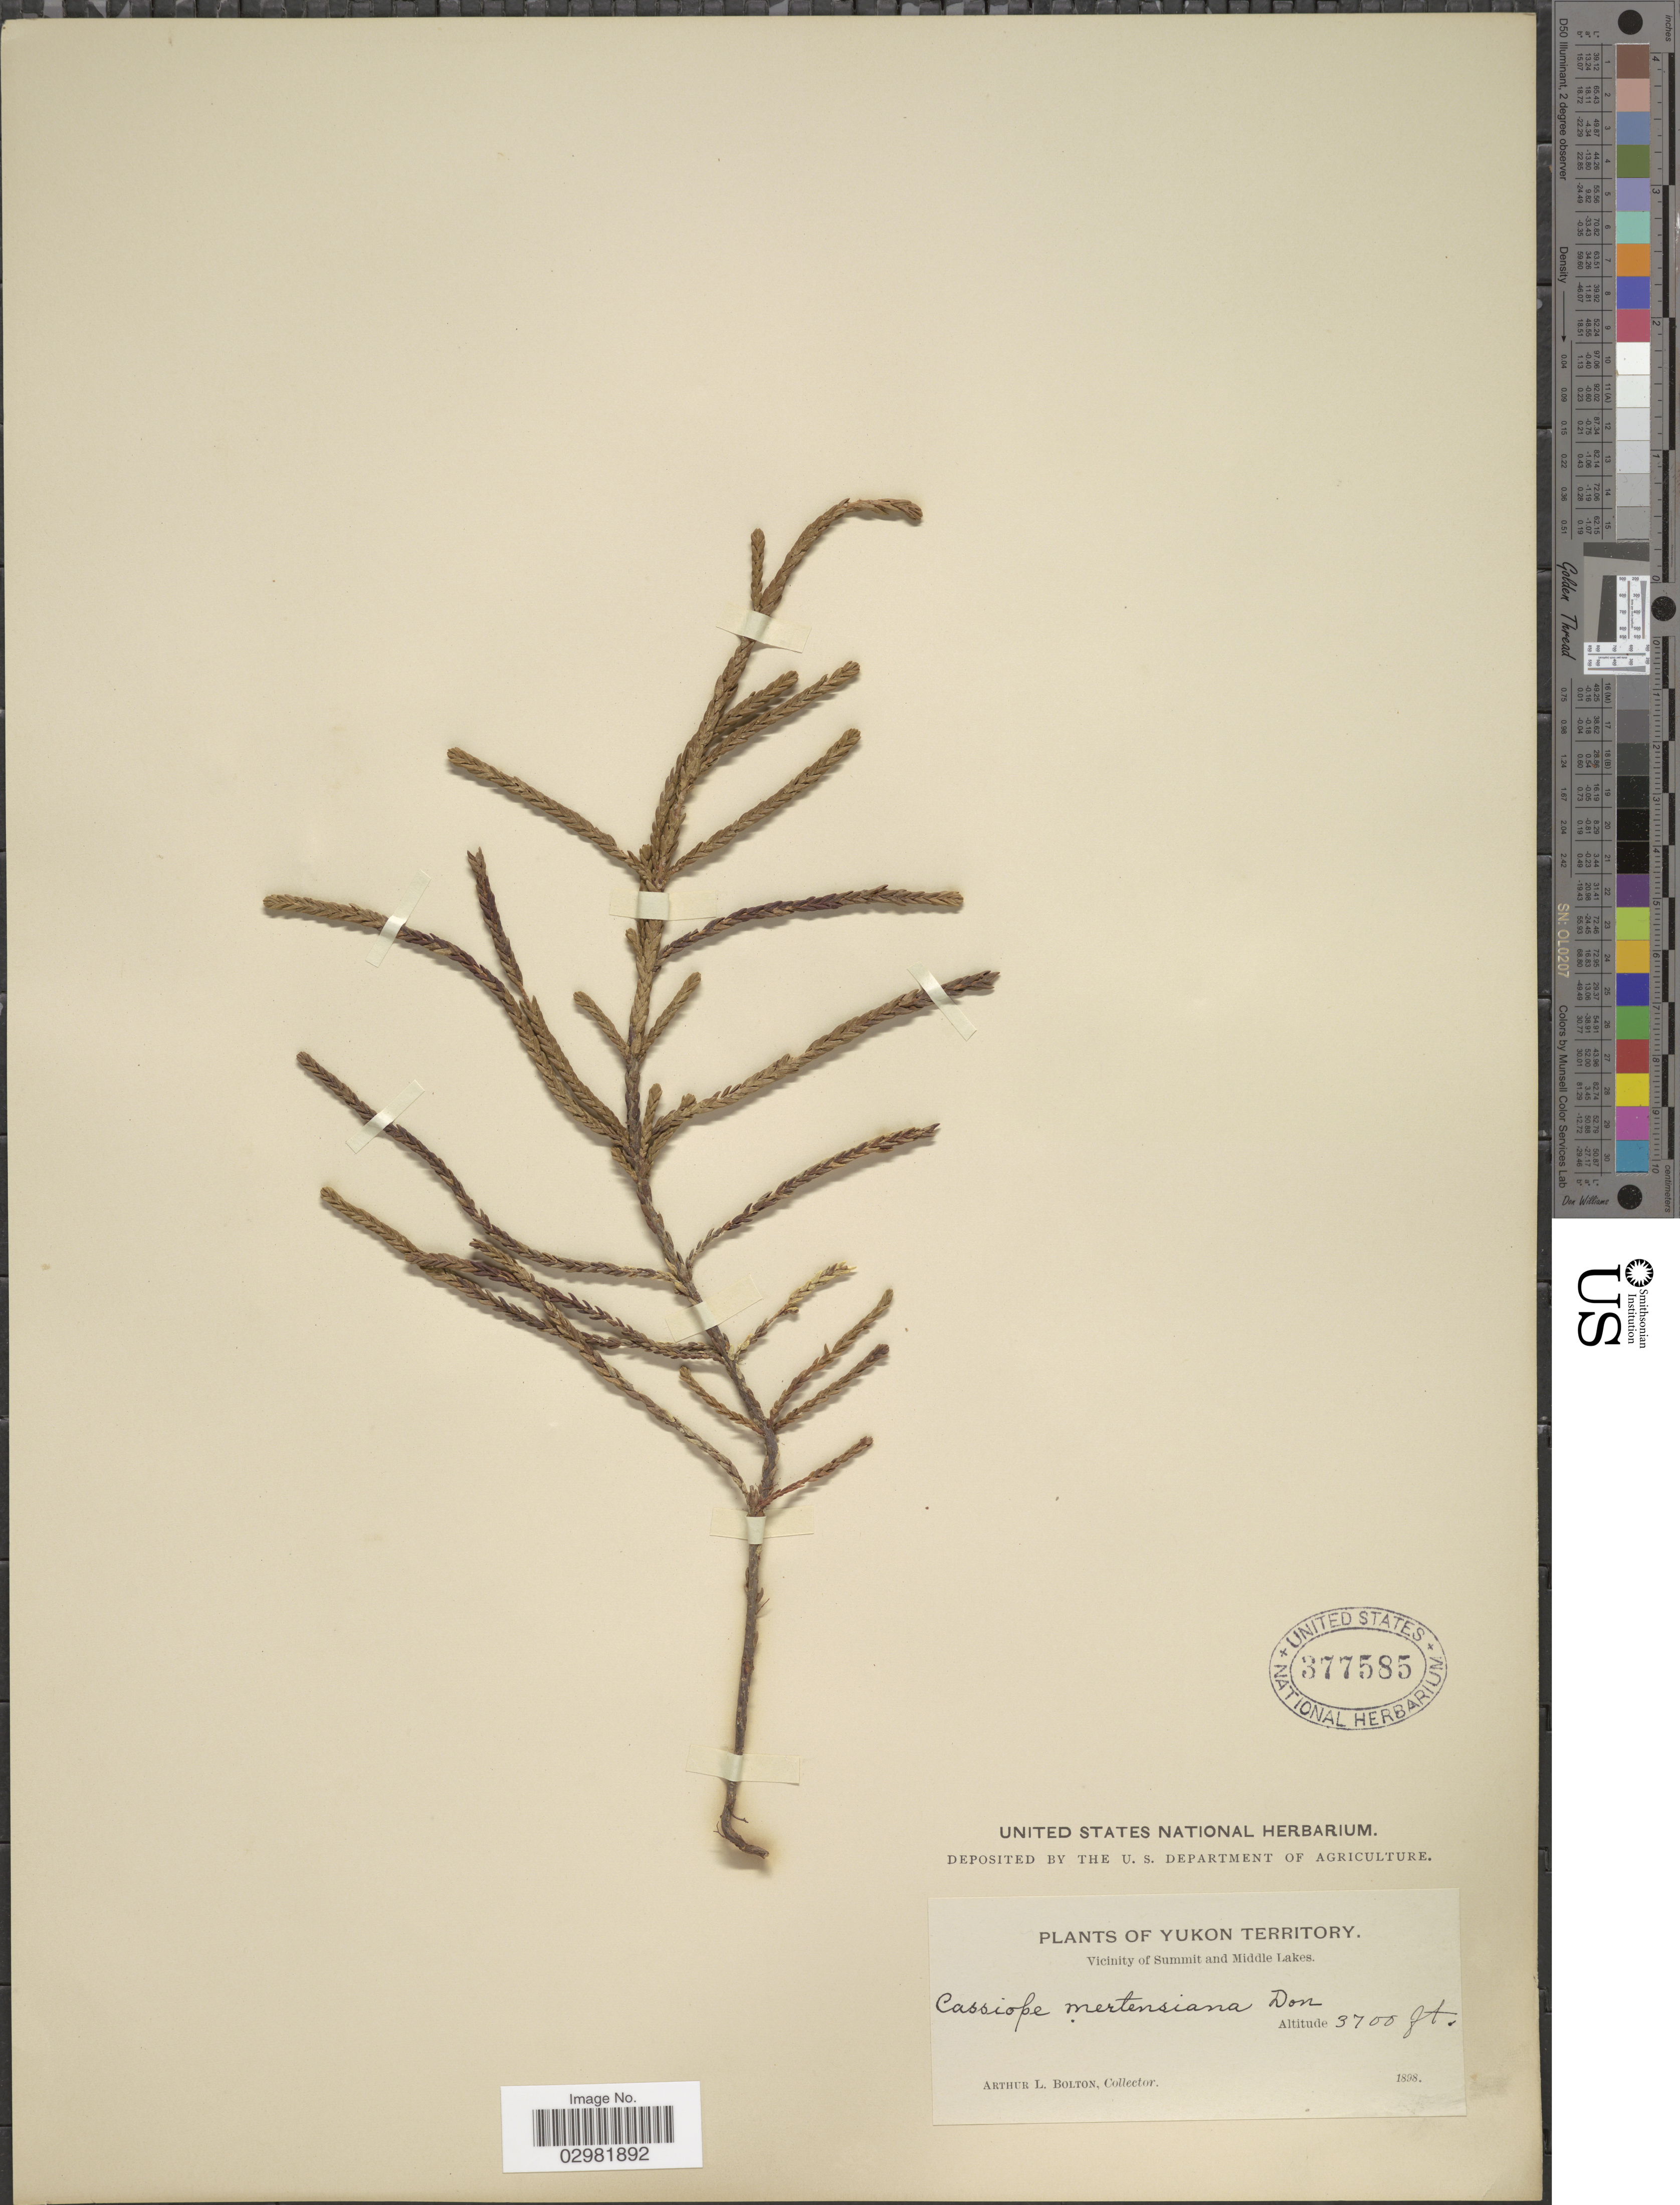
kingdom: Plantae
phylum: Tracheophyta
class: Magnoliopsida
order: Ericales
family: Ericaceae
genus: Cassiope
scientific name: Cassiope mertensiana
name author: (Bong.) G. Don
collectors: A. Bolton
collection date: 1898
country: Canada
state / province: Yukon Territory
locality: Vicinity of Summit and Middle Lakes.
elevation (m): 1128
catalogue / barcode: US 377585